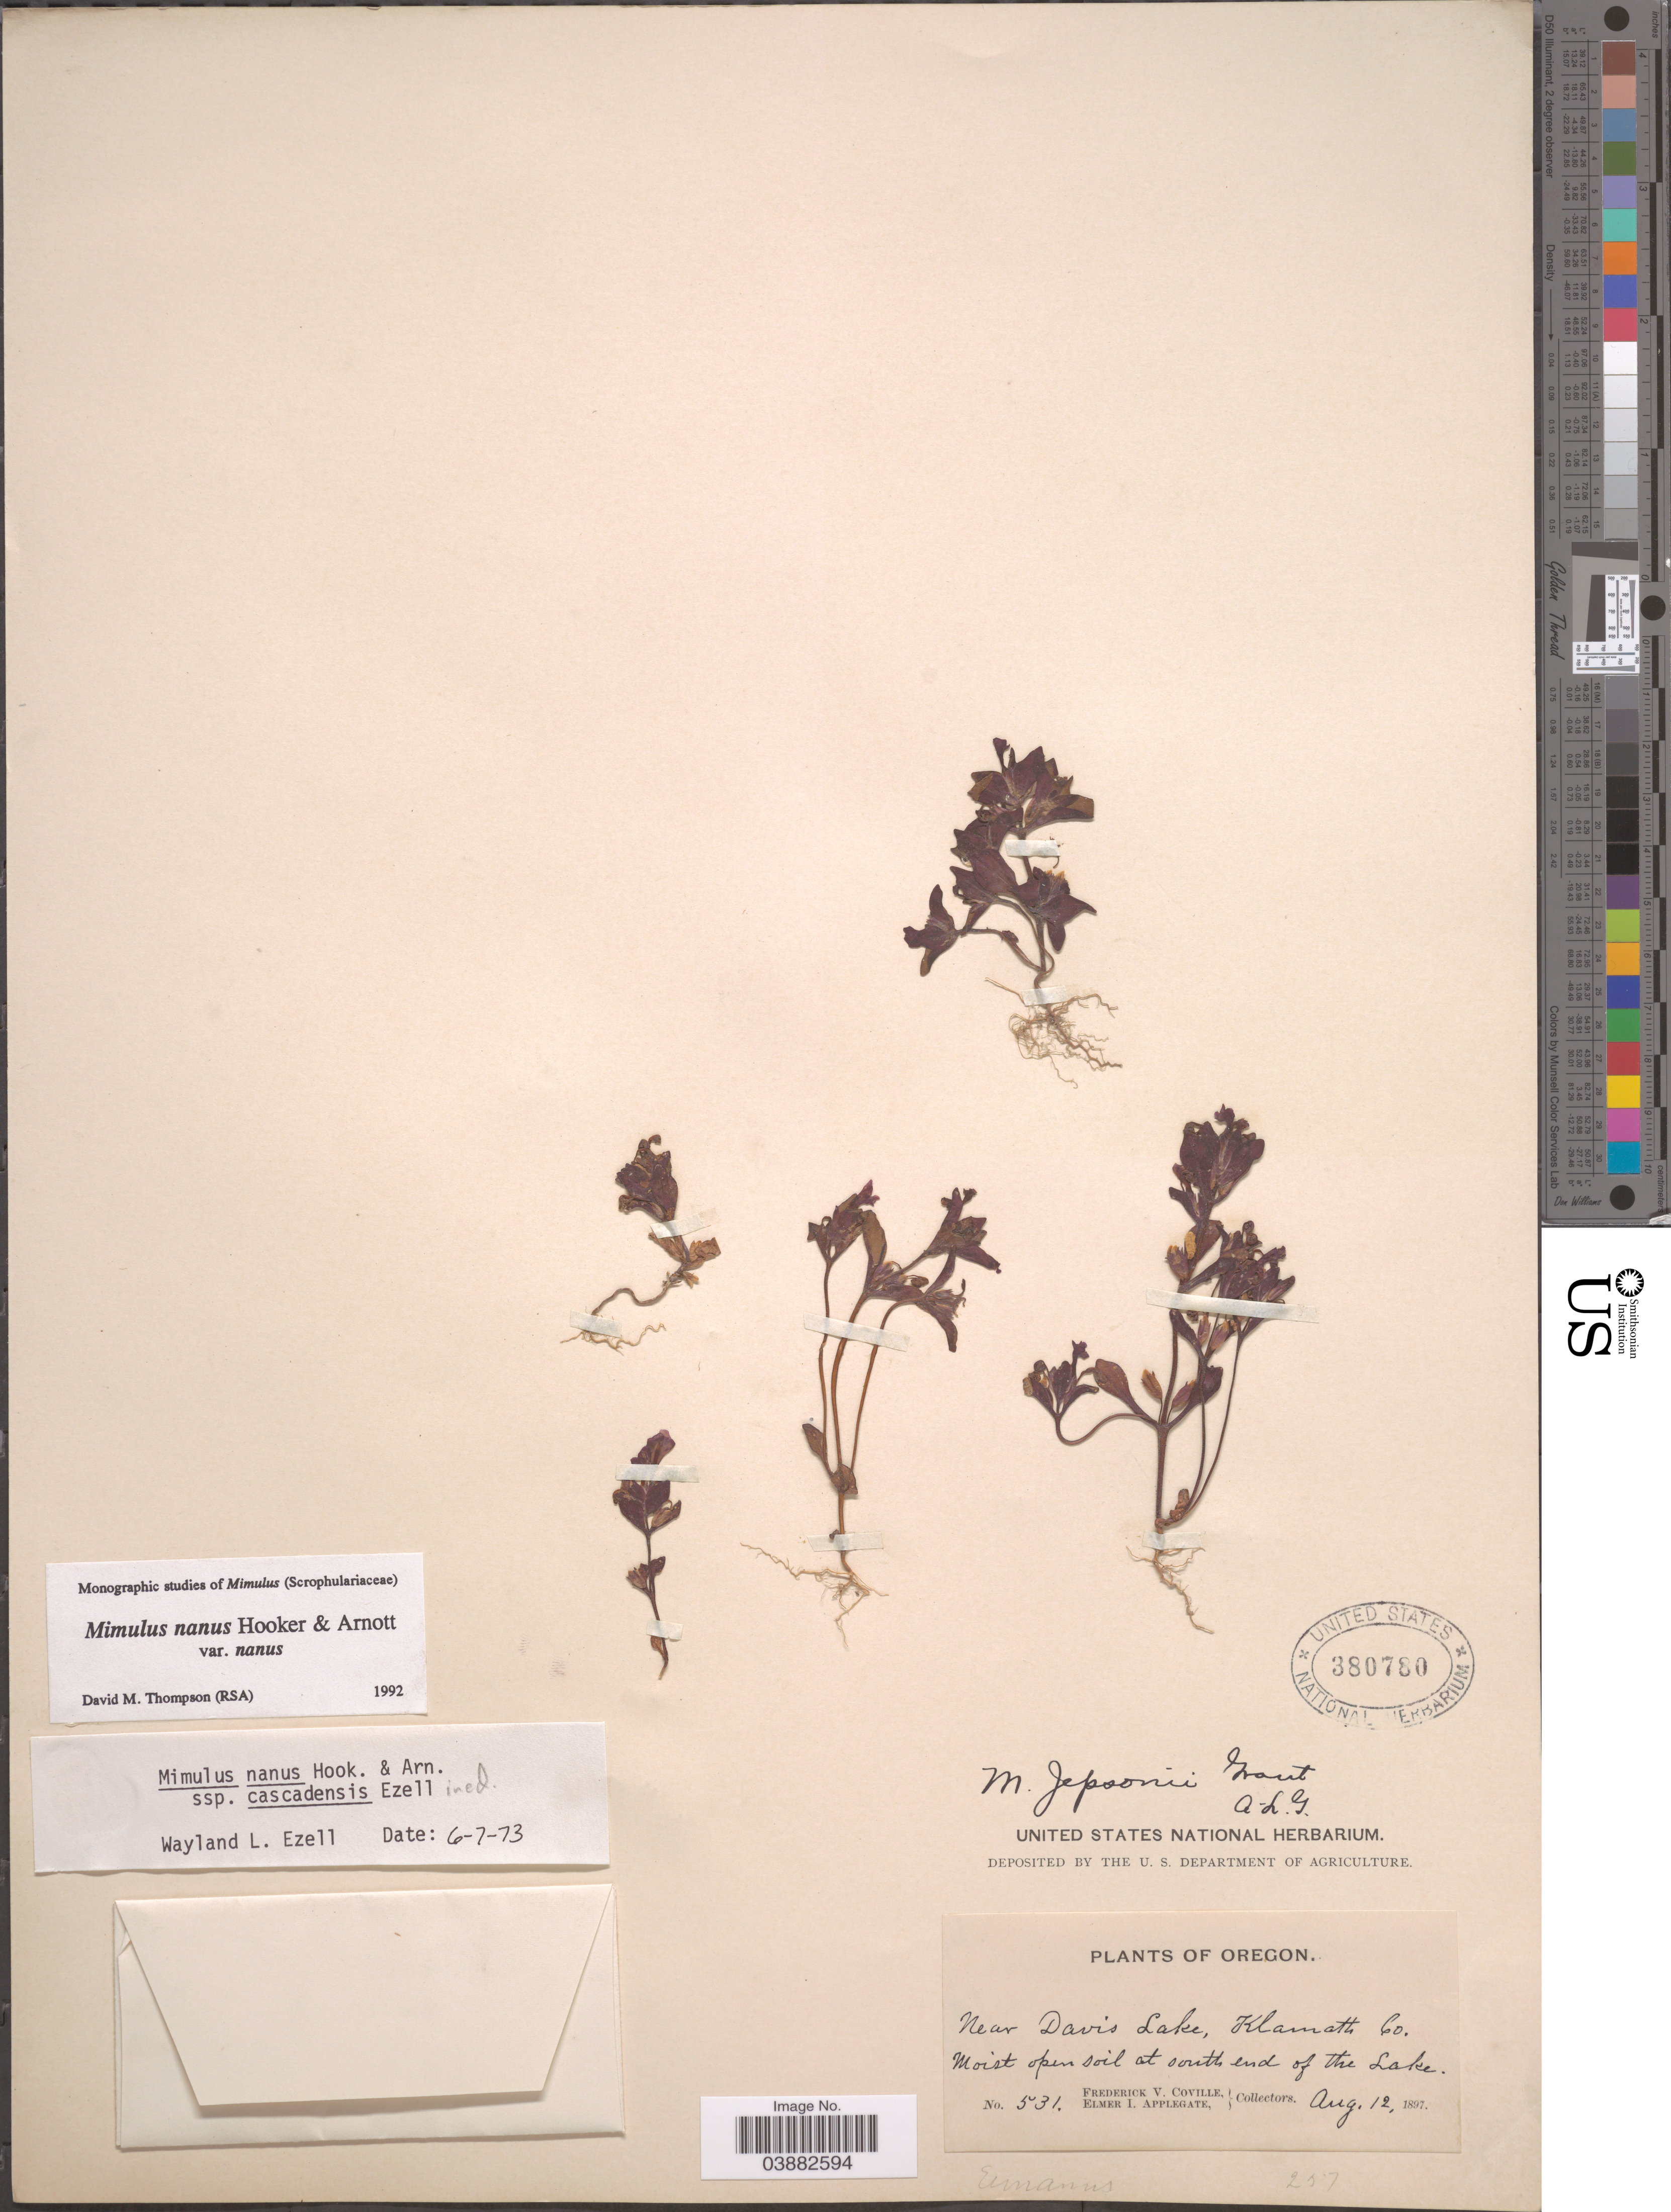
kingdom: Plantae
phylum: Tracheophyta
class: Magnoliopsida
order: Lamiales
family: Phrymaceae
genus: Mimulus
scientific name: Mimulus nanus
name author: Hook. & Arn.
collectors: F. V. Coville & E. I. Applegate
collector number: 531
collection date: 1897-08-12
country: United States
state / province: Oregon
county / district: Klamath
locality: Near Davis Lake, Klamath Co. At south end of the Lake.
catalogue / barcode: US 380780